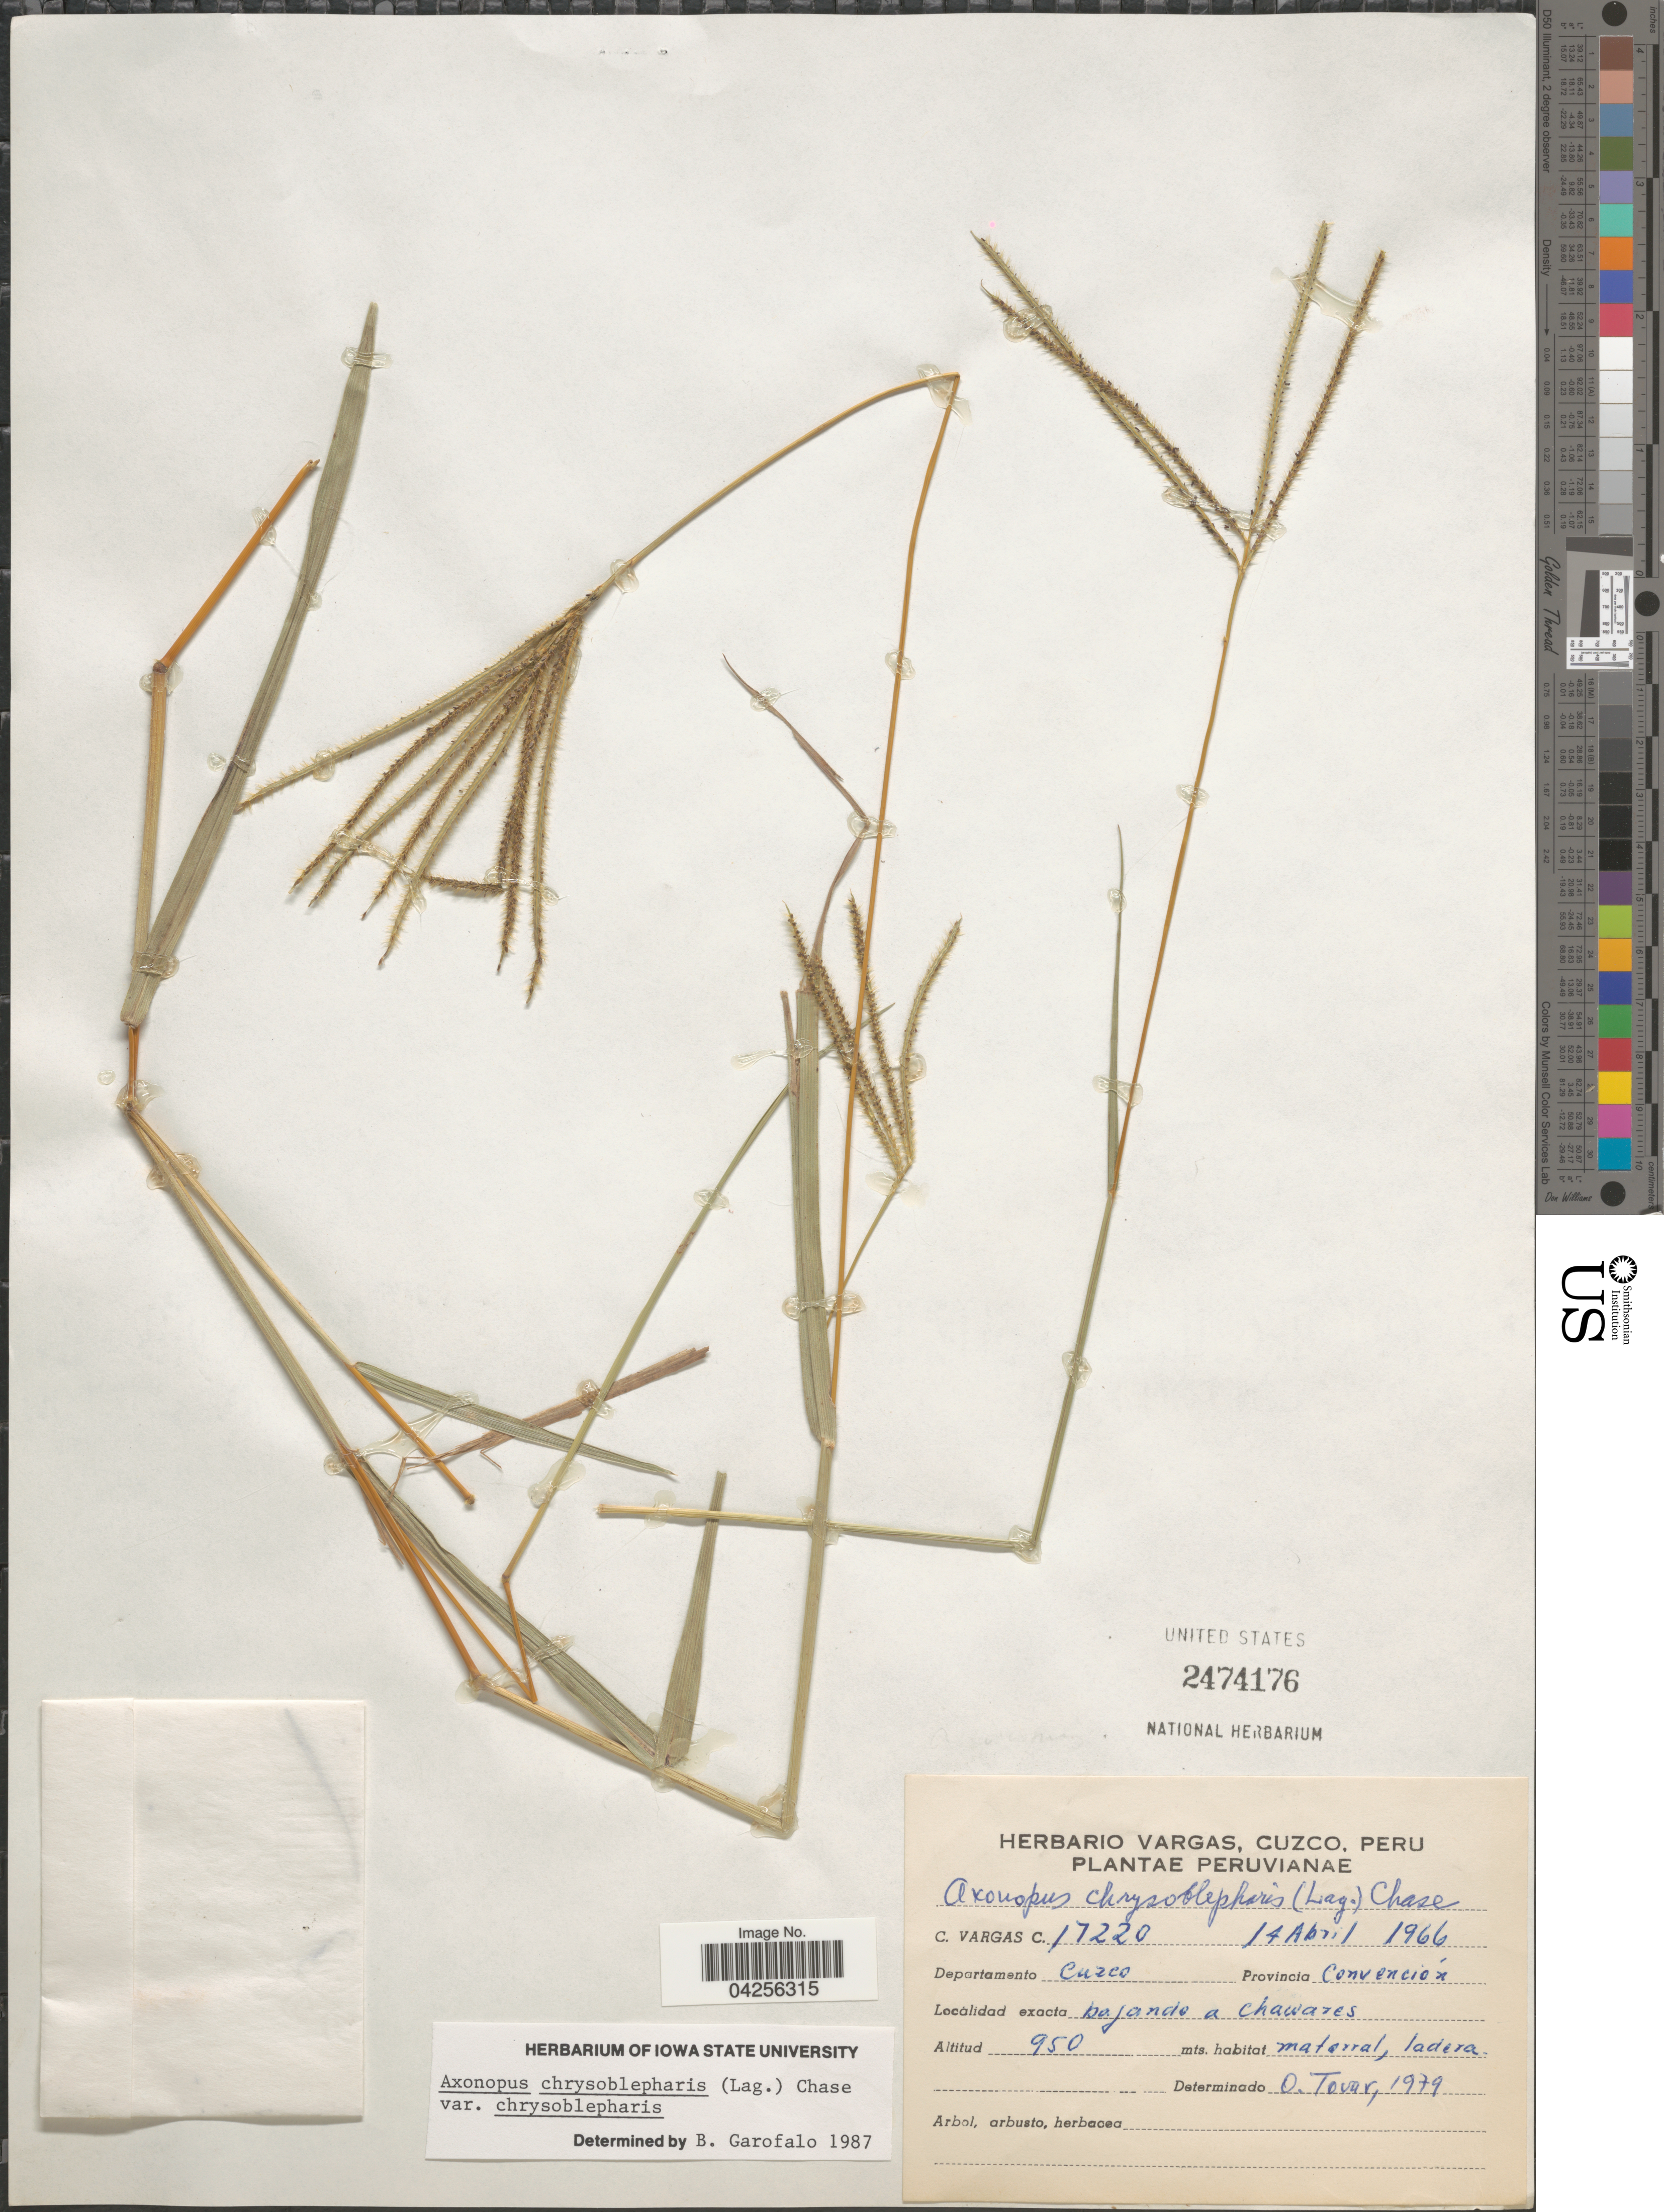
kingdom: Plantae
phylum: Tracheophyta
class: Liliopsida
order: Poales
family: Poaceae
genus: Axonopus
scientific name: Axonopus chrysoblepharis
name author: (Lag.) Chase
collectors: C. Vargas Calderón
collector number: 17220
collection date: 1966-04-14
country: Peru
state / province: Cusco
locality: Departamento Cuzco. Provincia Convención. Bajando a Chawares.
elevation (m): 950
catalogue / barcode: US 2474176